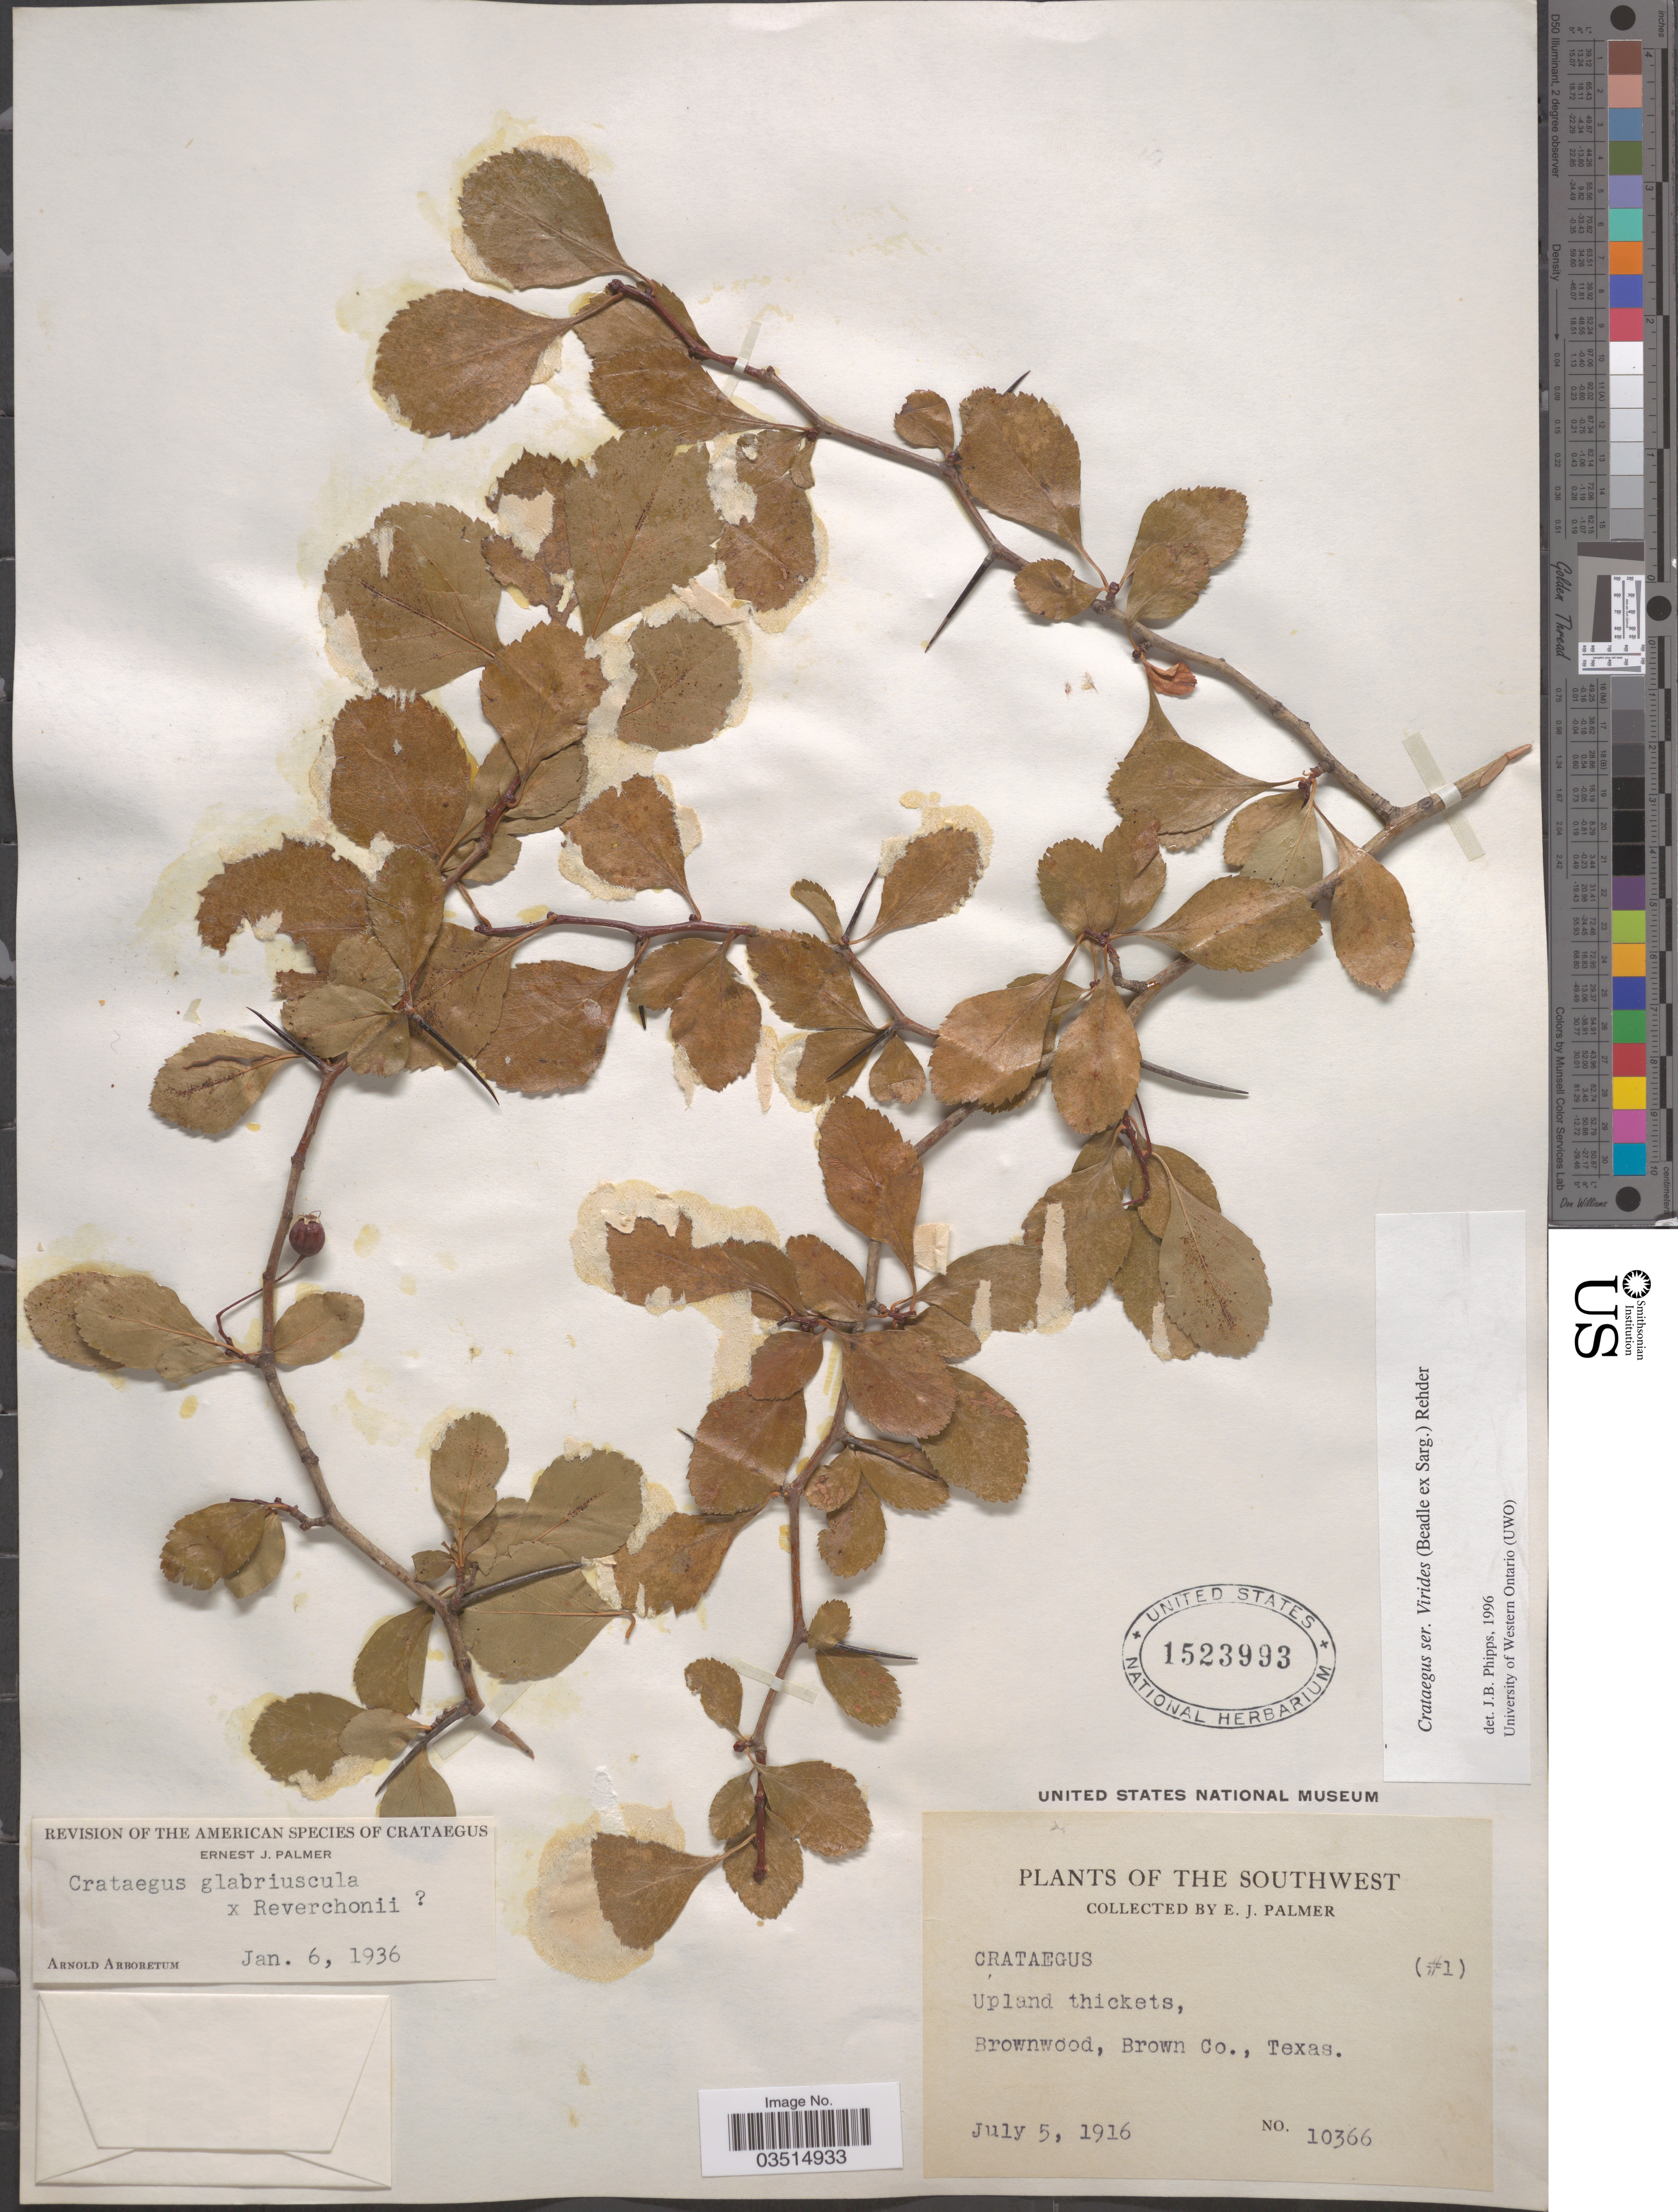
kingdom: Plantae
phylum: Tracheophyta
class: Magnoliopsida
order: Rosales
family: Rosaceae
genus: Crataegus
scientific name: Crataegus glabriuscula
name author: Sarg.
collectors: E. J. Palmer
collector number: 10366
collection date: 1916-07-05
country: United States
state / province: Texas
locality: The Southwest. Brownwood, Brown Co.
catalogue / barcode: US 1523993